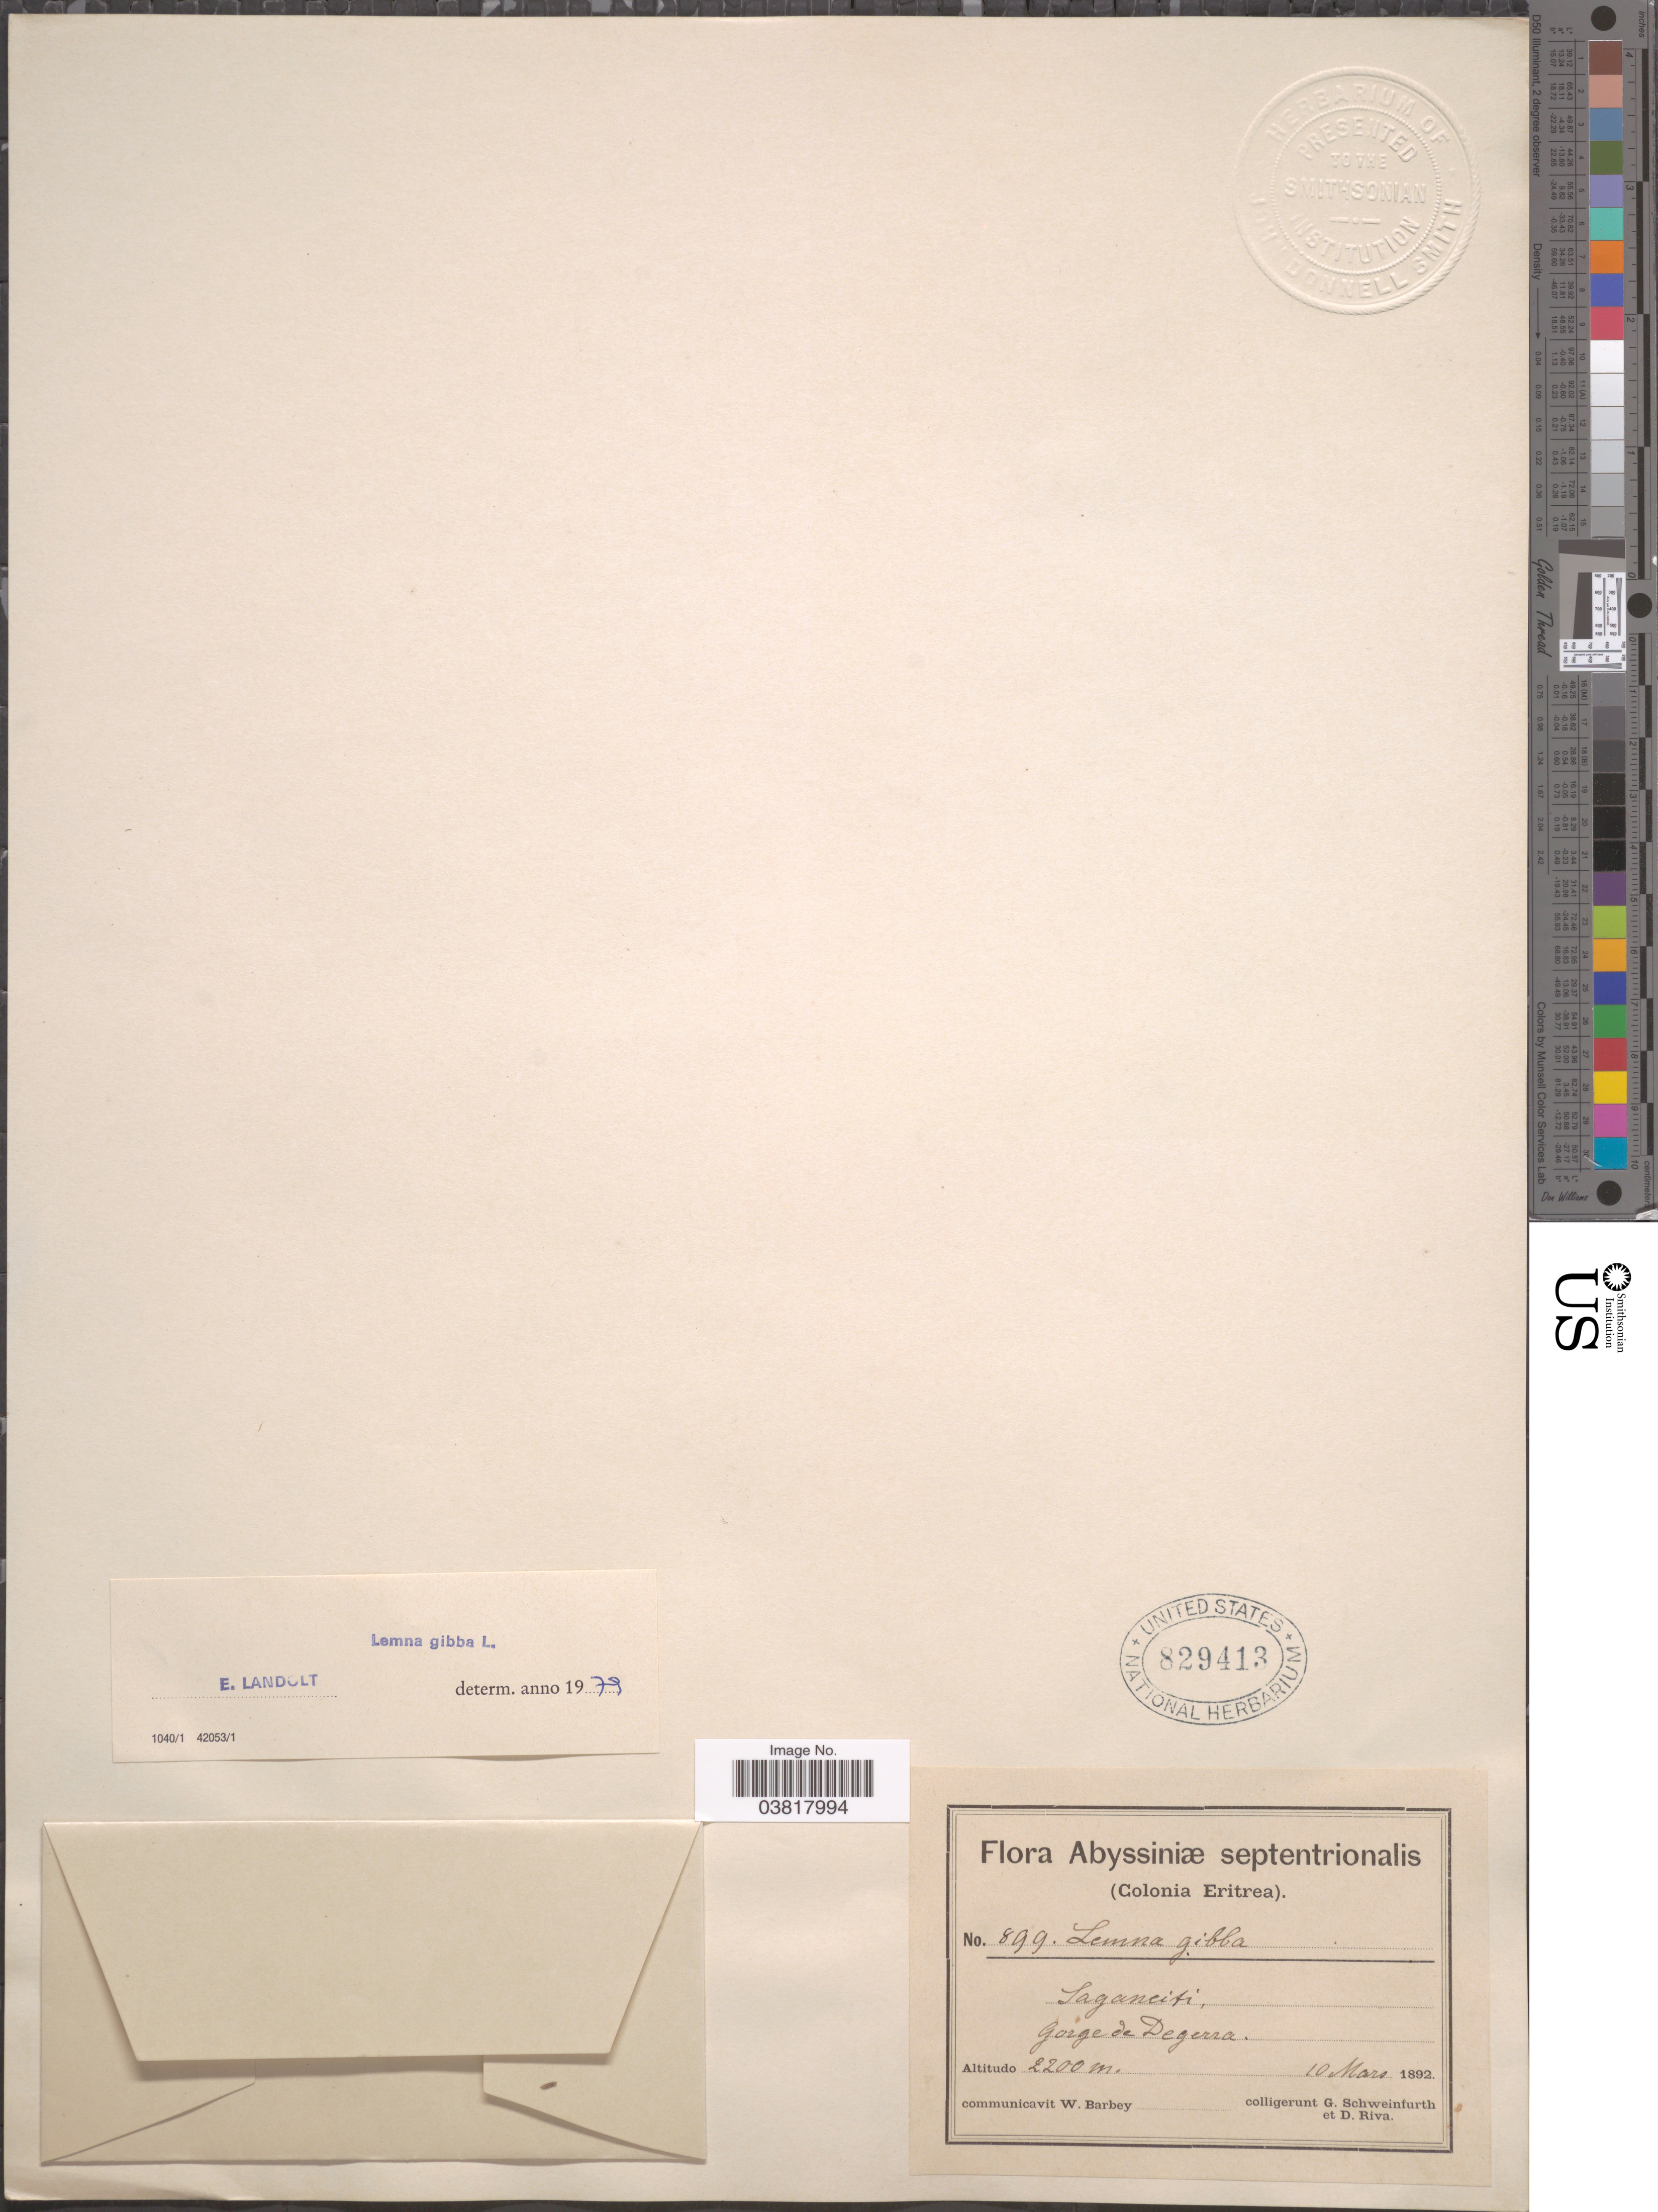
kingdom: Plantae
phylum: Tracheophyta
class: Liliopsida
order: Alismatales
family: Araceae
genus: Lemna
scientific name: Lemna gibba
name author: L.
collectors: G. A. Schweinfurth (herbarium) & D. Riva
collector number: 899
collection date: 1892-03-10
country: Eritrea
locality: Abyssinæ septentrionalis. Saganeiti. Gorge de Degerra.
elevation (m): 2200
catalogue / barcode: US 829413